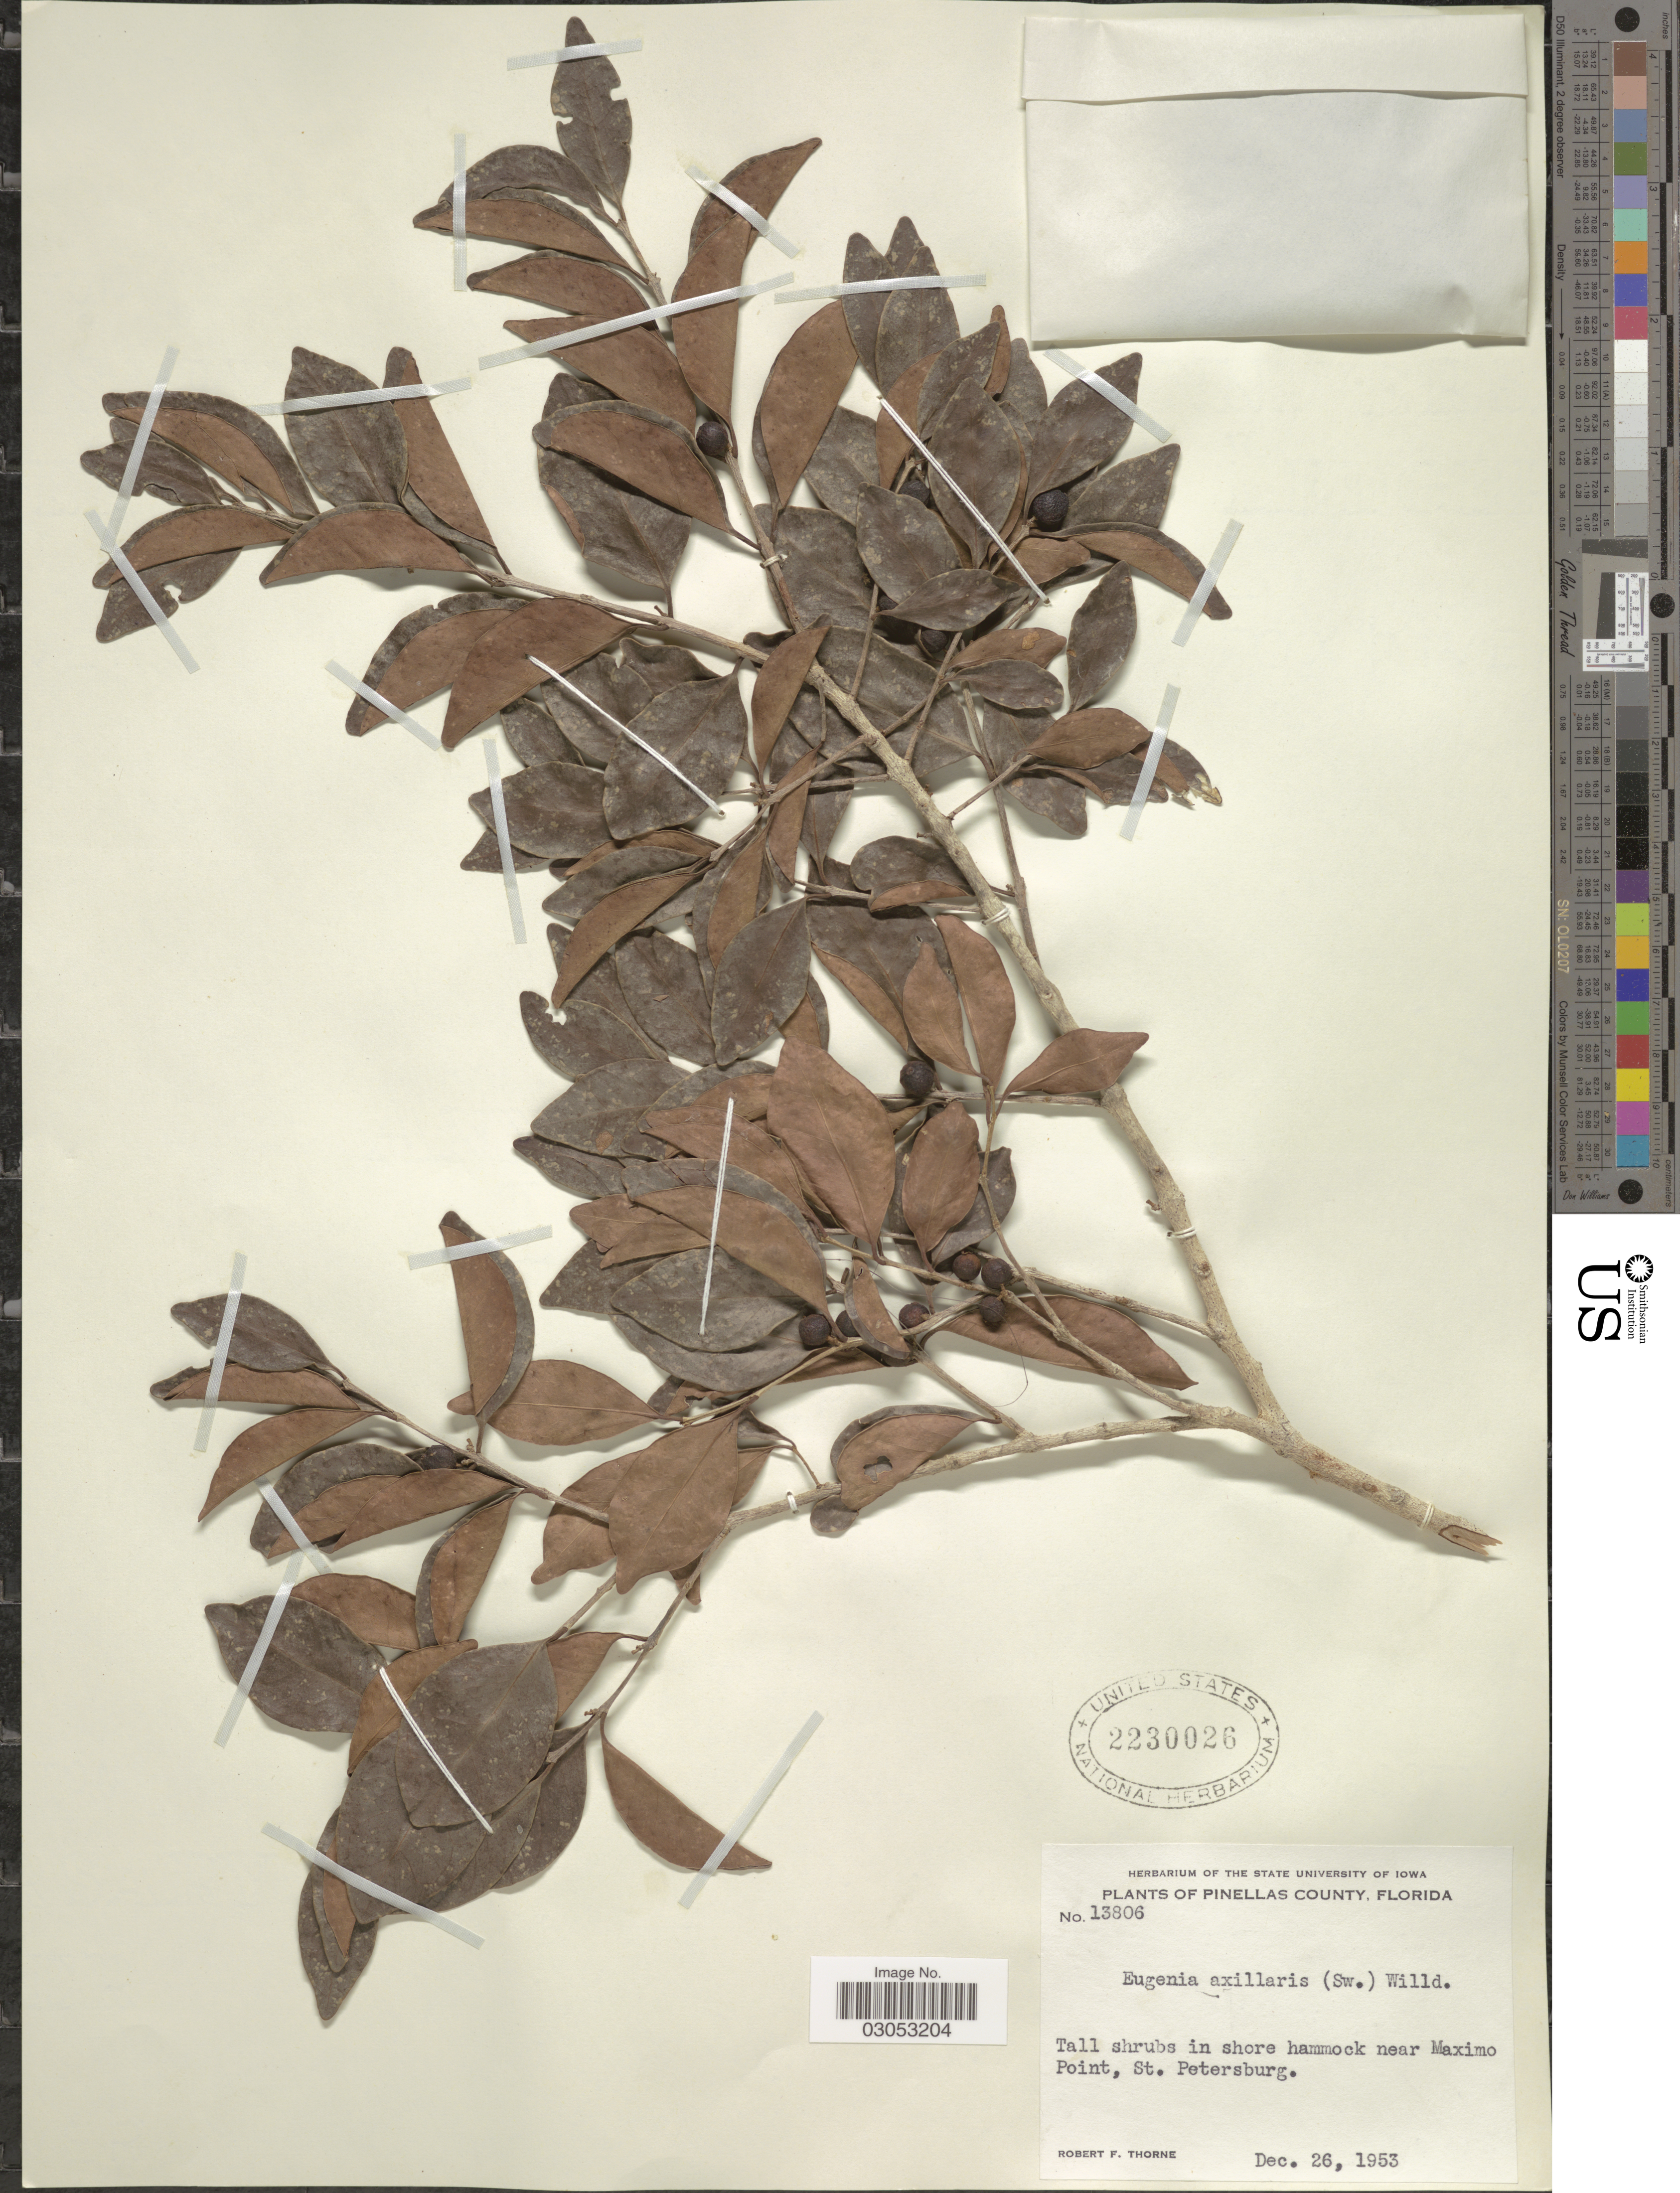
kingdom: Plantae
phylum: Tracheophyta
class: Magnoliopsida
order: Myrtales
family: Myrtaceae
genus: Eugenia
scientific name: Eugenia axillaris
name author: (Sw.) Willd.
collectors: R. F. Thorne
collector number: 13806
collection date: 1953-12-26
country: United States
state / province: Florida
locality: Pinellas County, in shore hammock near Maximo Point, St. Petersburg.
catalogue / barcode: US 2230026